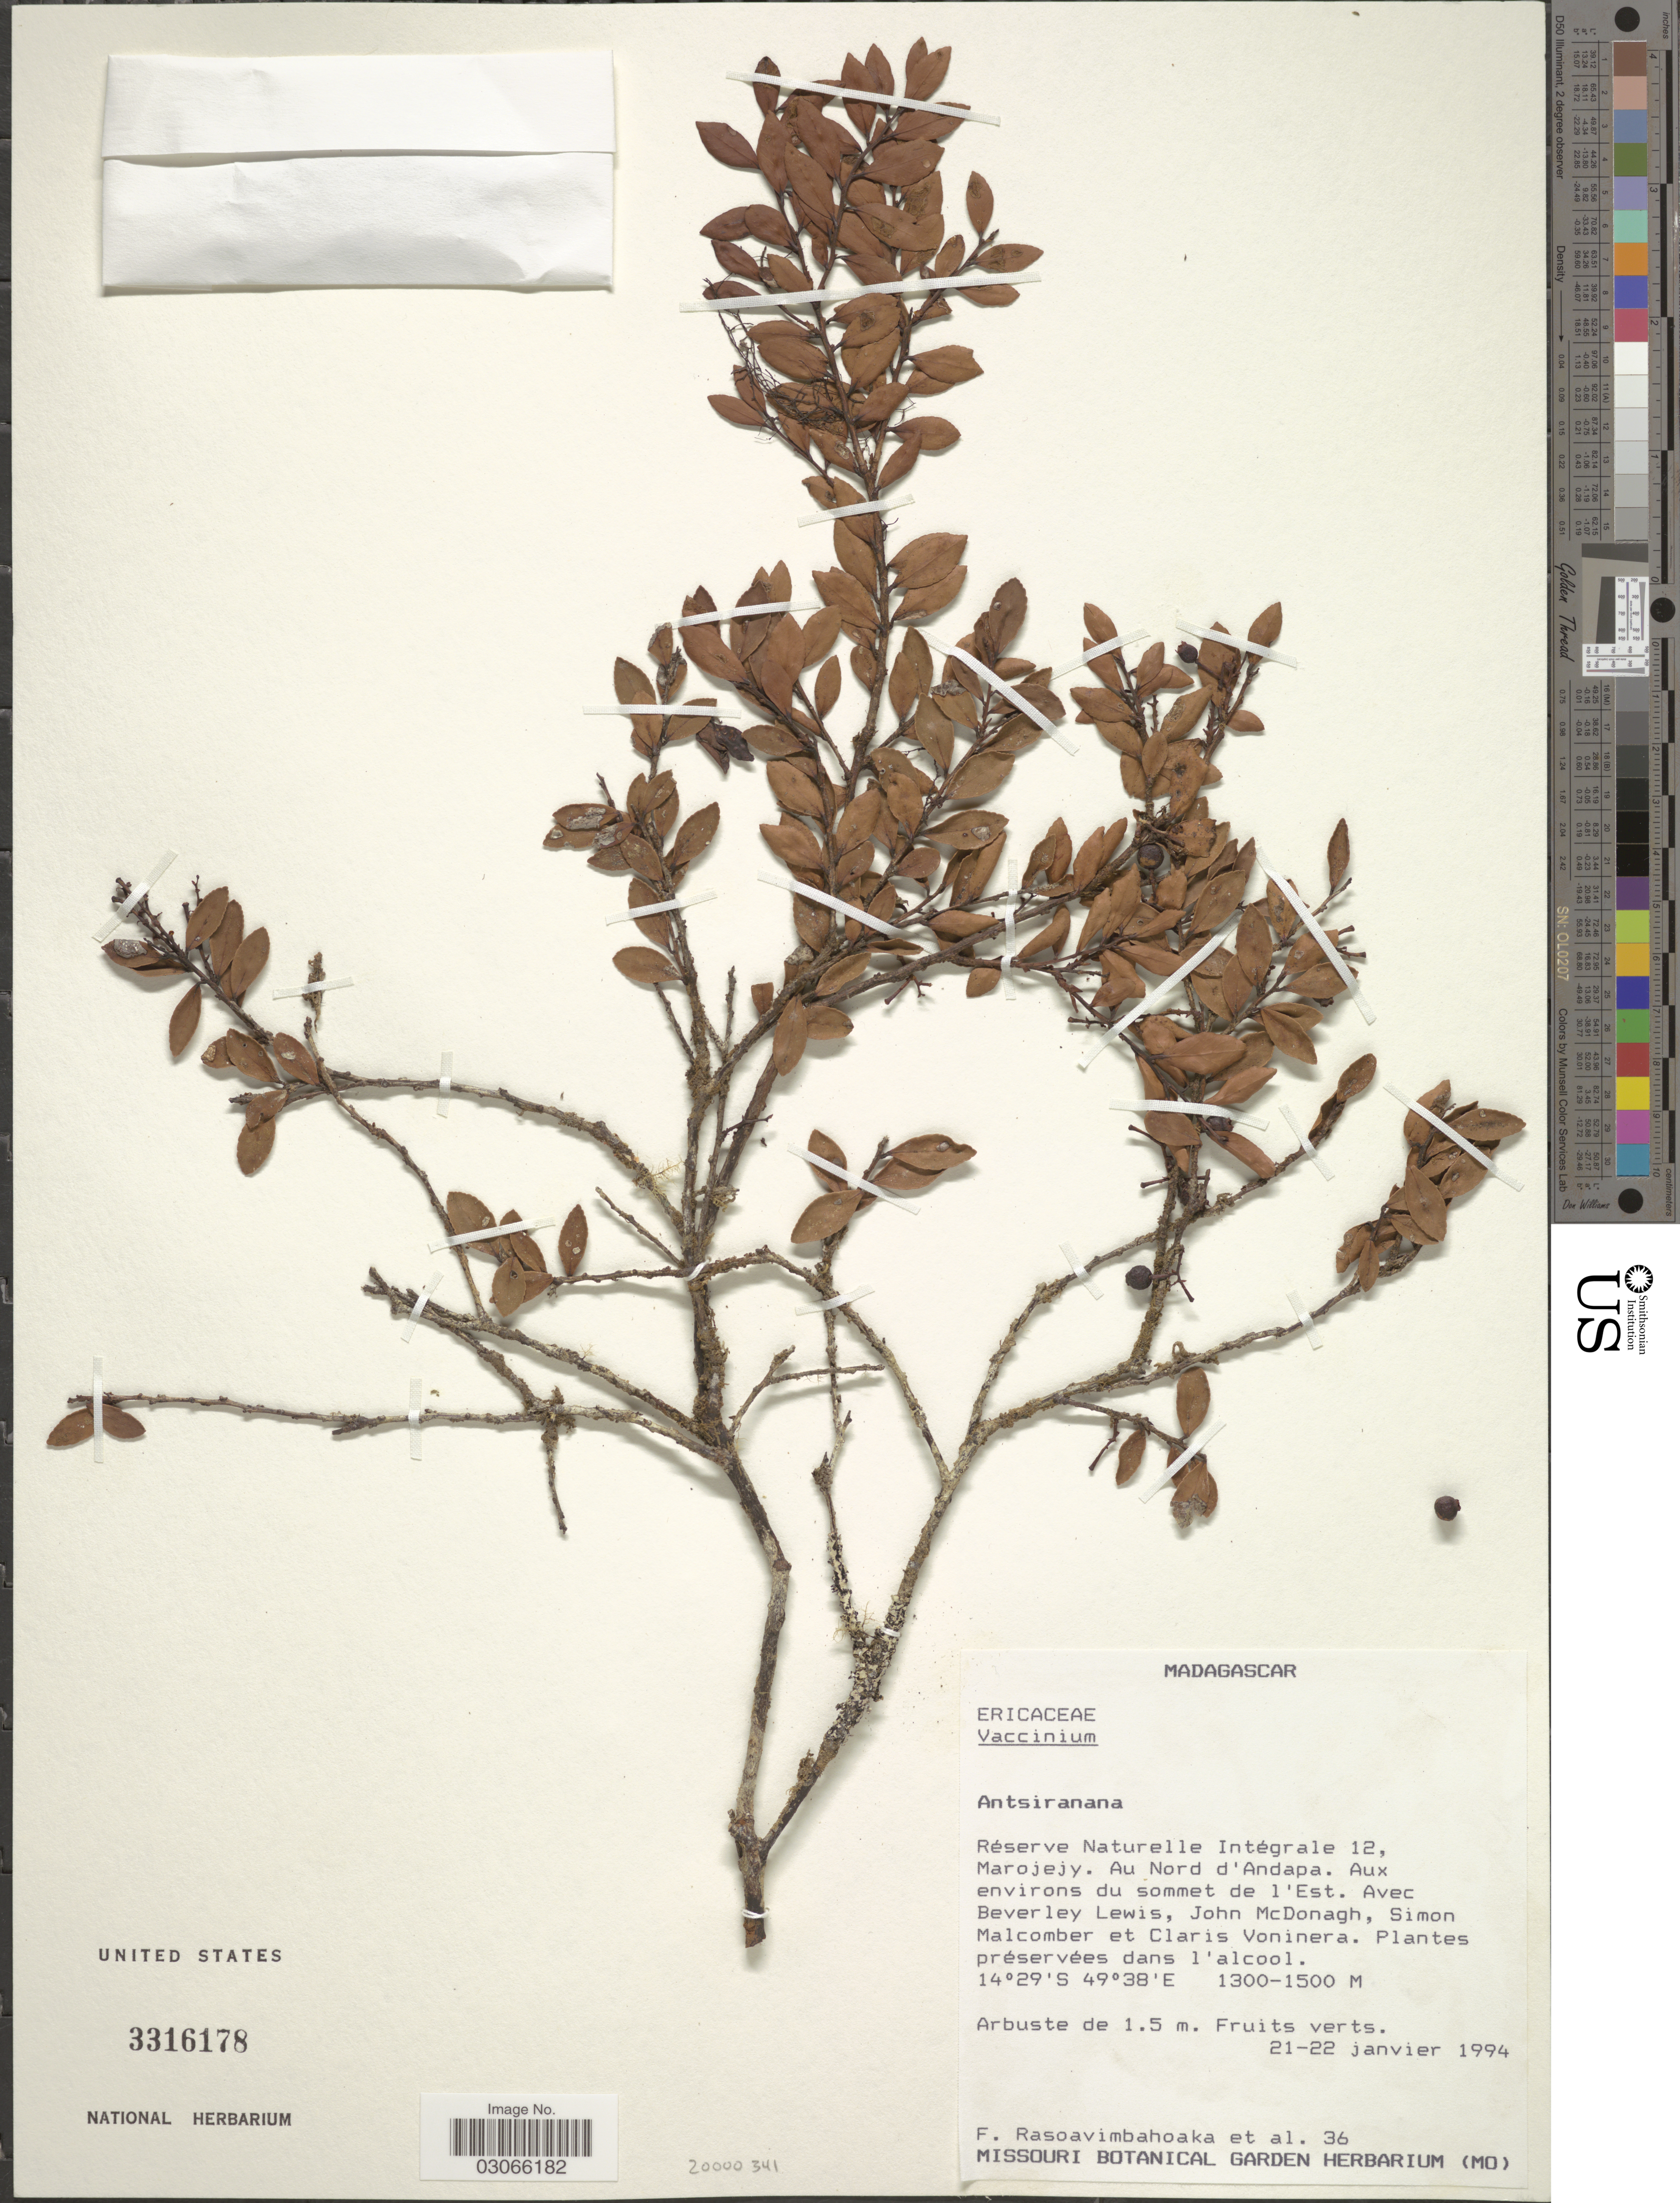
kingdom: Plantae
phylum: Tracheophyta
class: Magnoliopsida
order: Ericales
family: Ericaceae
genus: Vaccinium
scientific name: Vaccinium sp.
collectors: F. Rasoavimbahoaka, B. Lewis, J. McDonagh, S. T. Malcomber & C. Voninera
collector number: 36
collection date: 1994-01-21/1994-01-22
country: Madagascar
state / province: Sava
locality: Réserve Naturelle Intégrale 12, Marojejy. Au Nord d'Andapa. Aux environs du sommet de l'Est.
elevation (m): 1300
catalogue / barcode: US 3316178